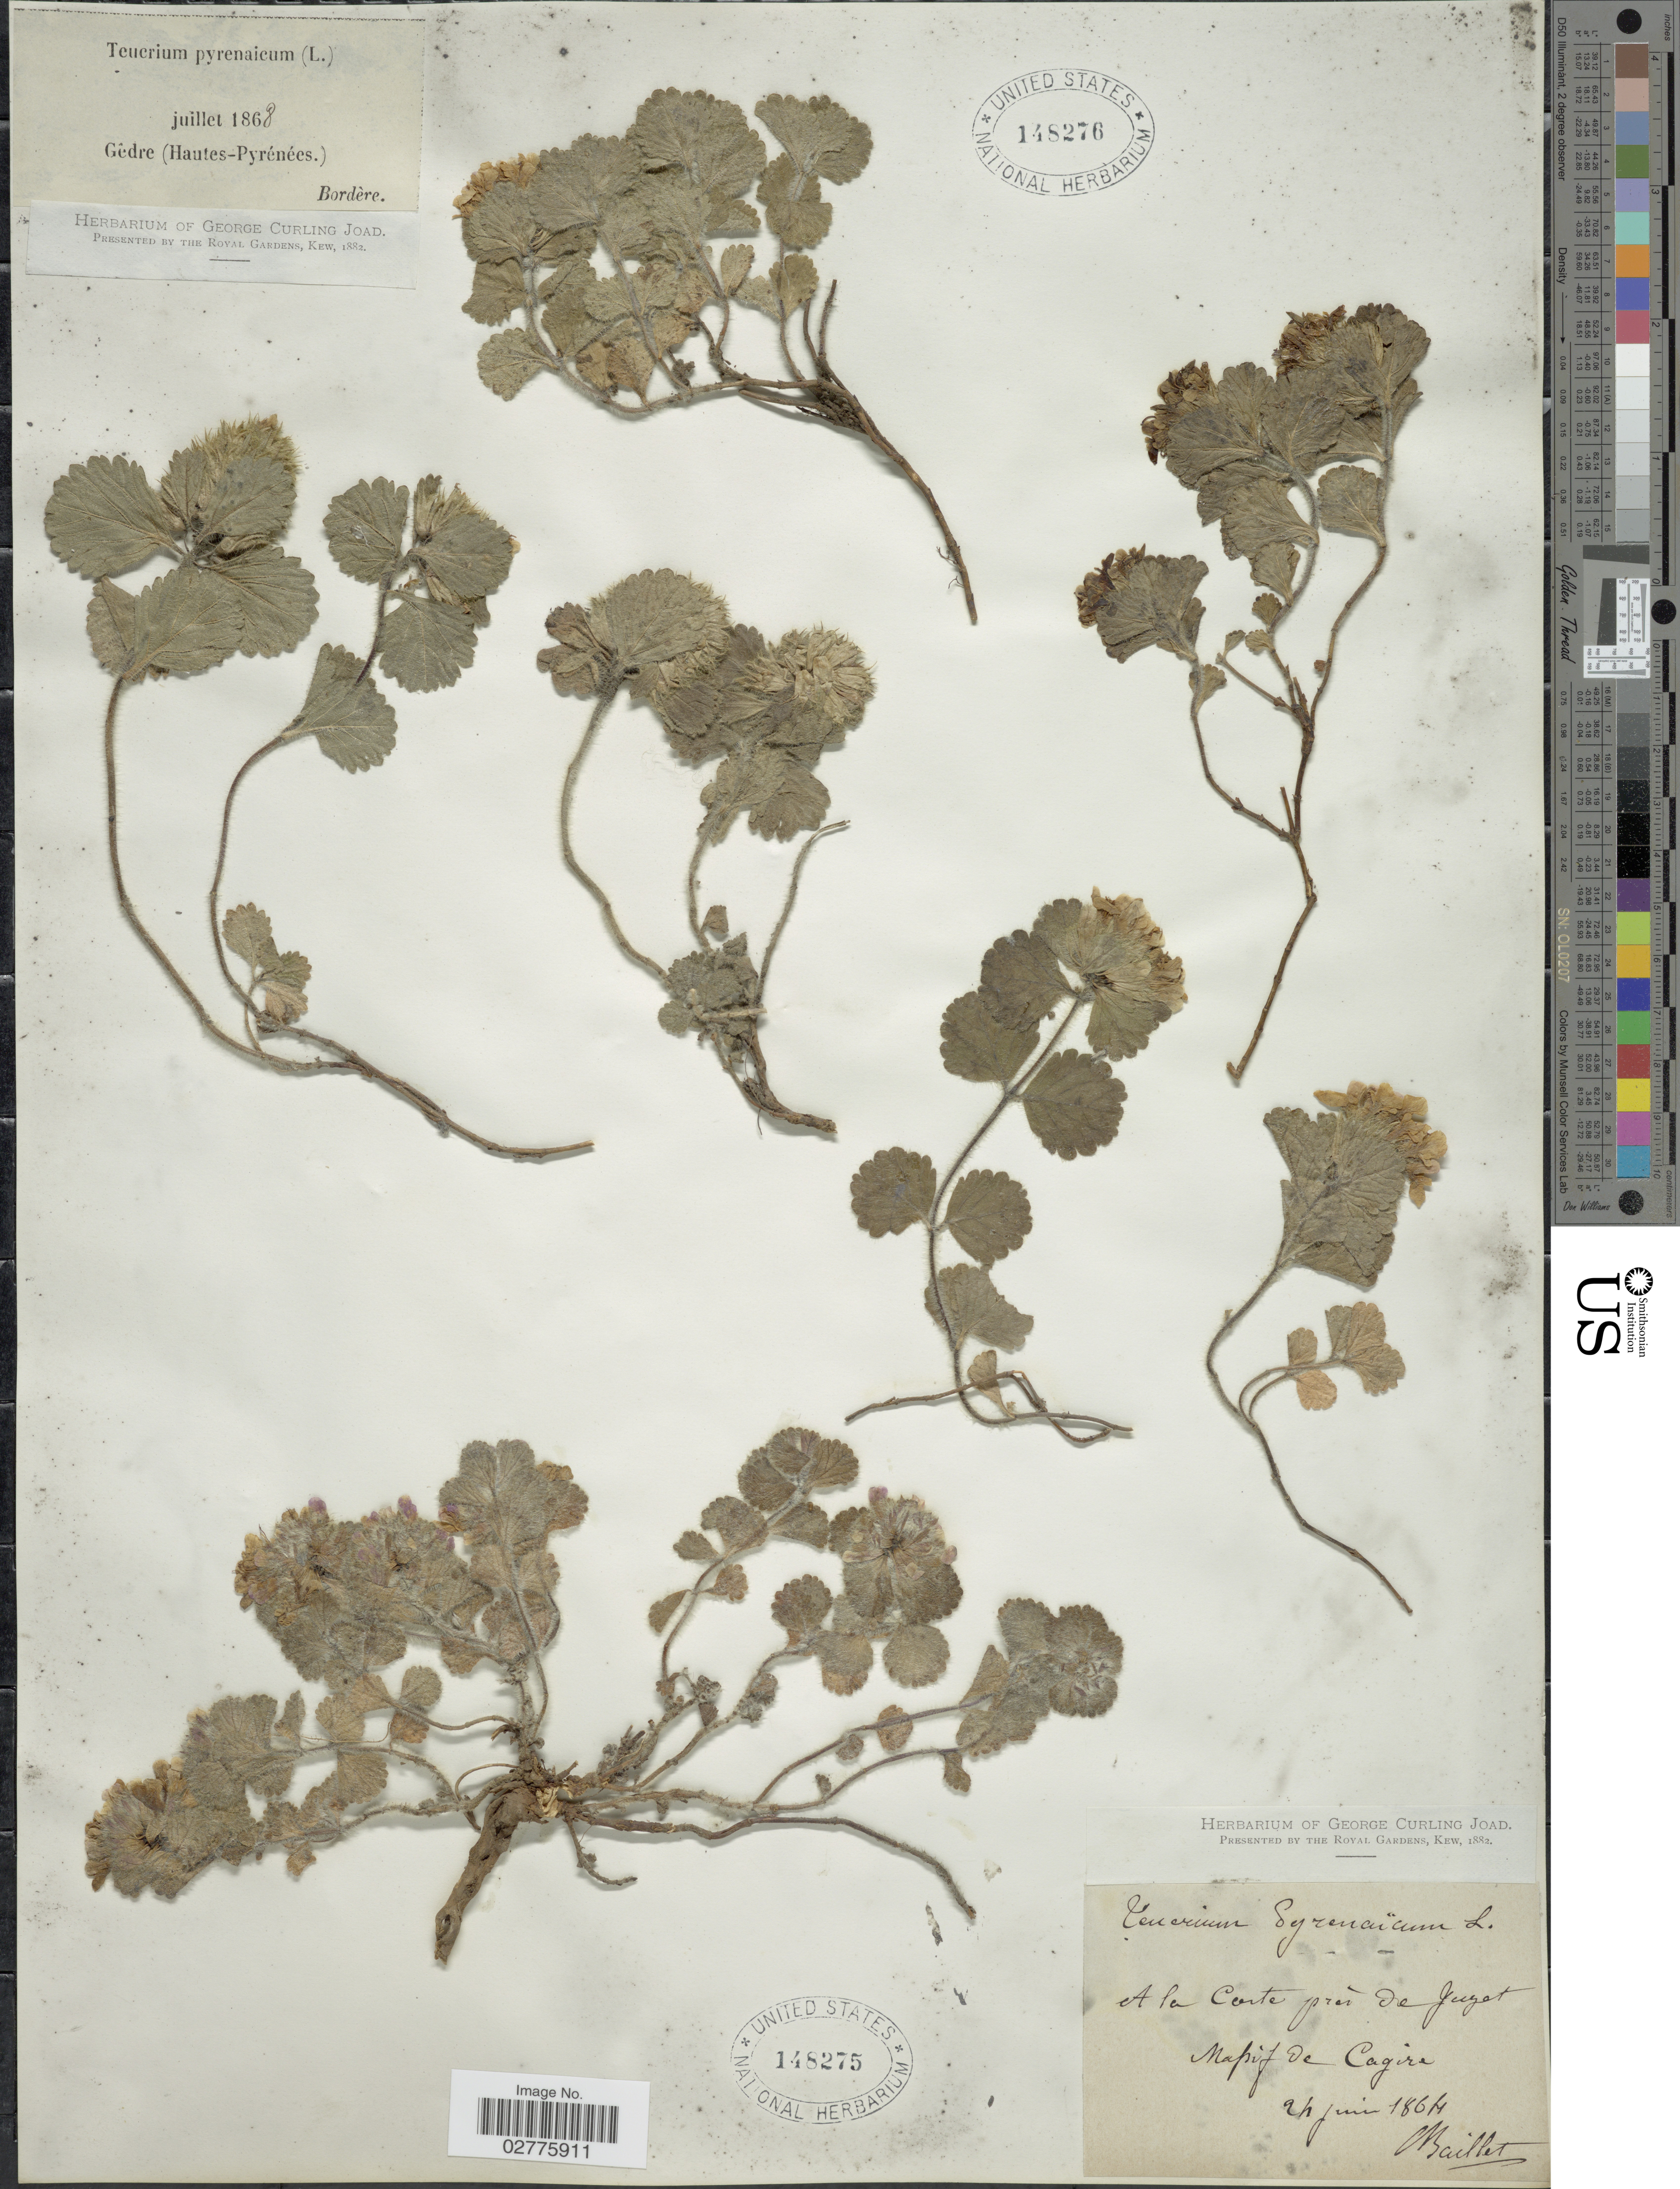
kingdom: Plantae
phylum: Tracheophyta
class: Magnoliopsida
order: Lamiales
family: Lamiaceae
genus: Teucrium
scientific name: Teucrium pyrenaicum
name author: L.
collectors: Baillet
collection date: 1864-06-24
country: France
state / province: Occitanie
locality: A la Corte prés de Jugat. Massif de Cagire.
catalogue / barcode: US 148275